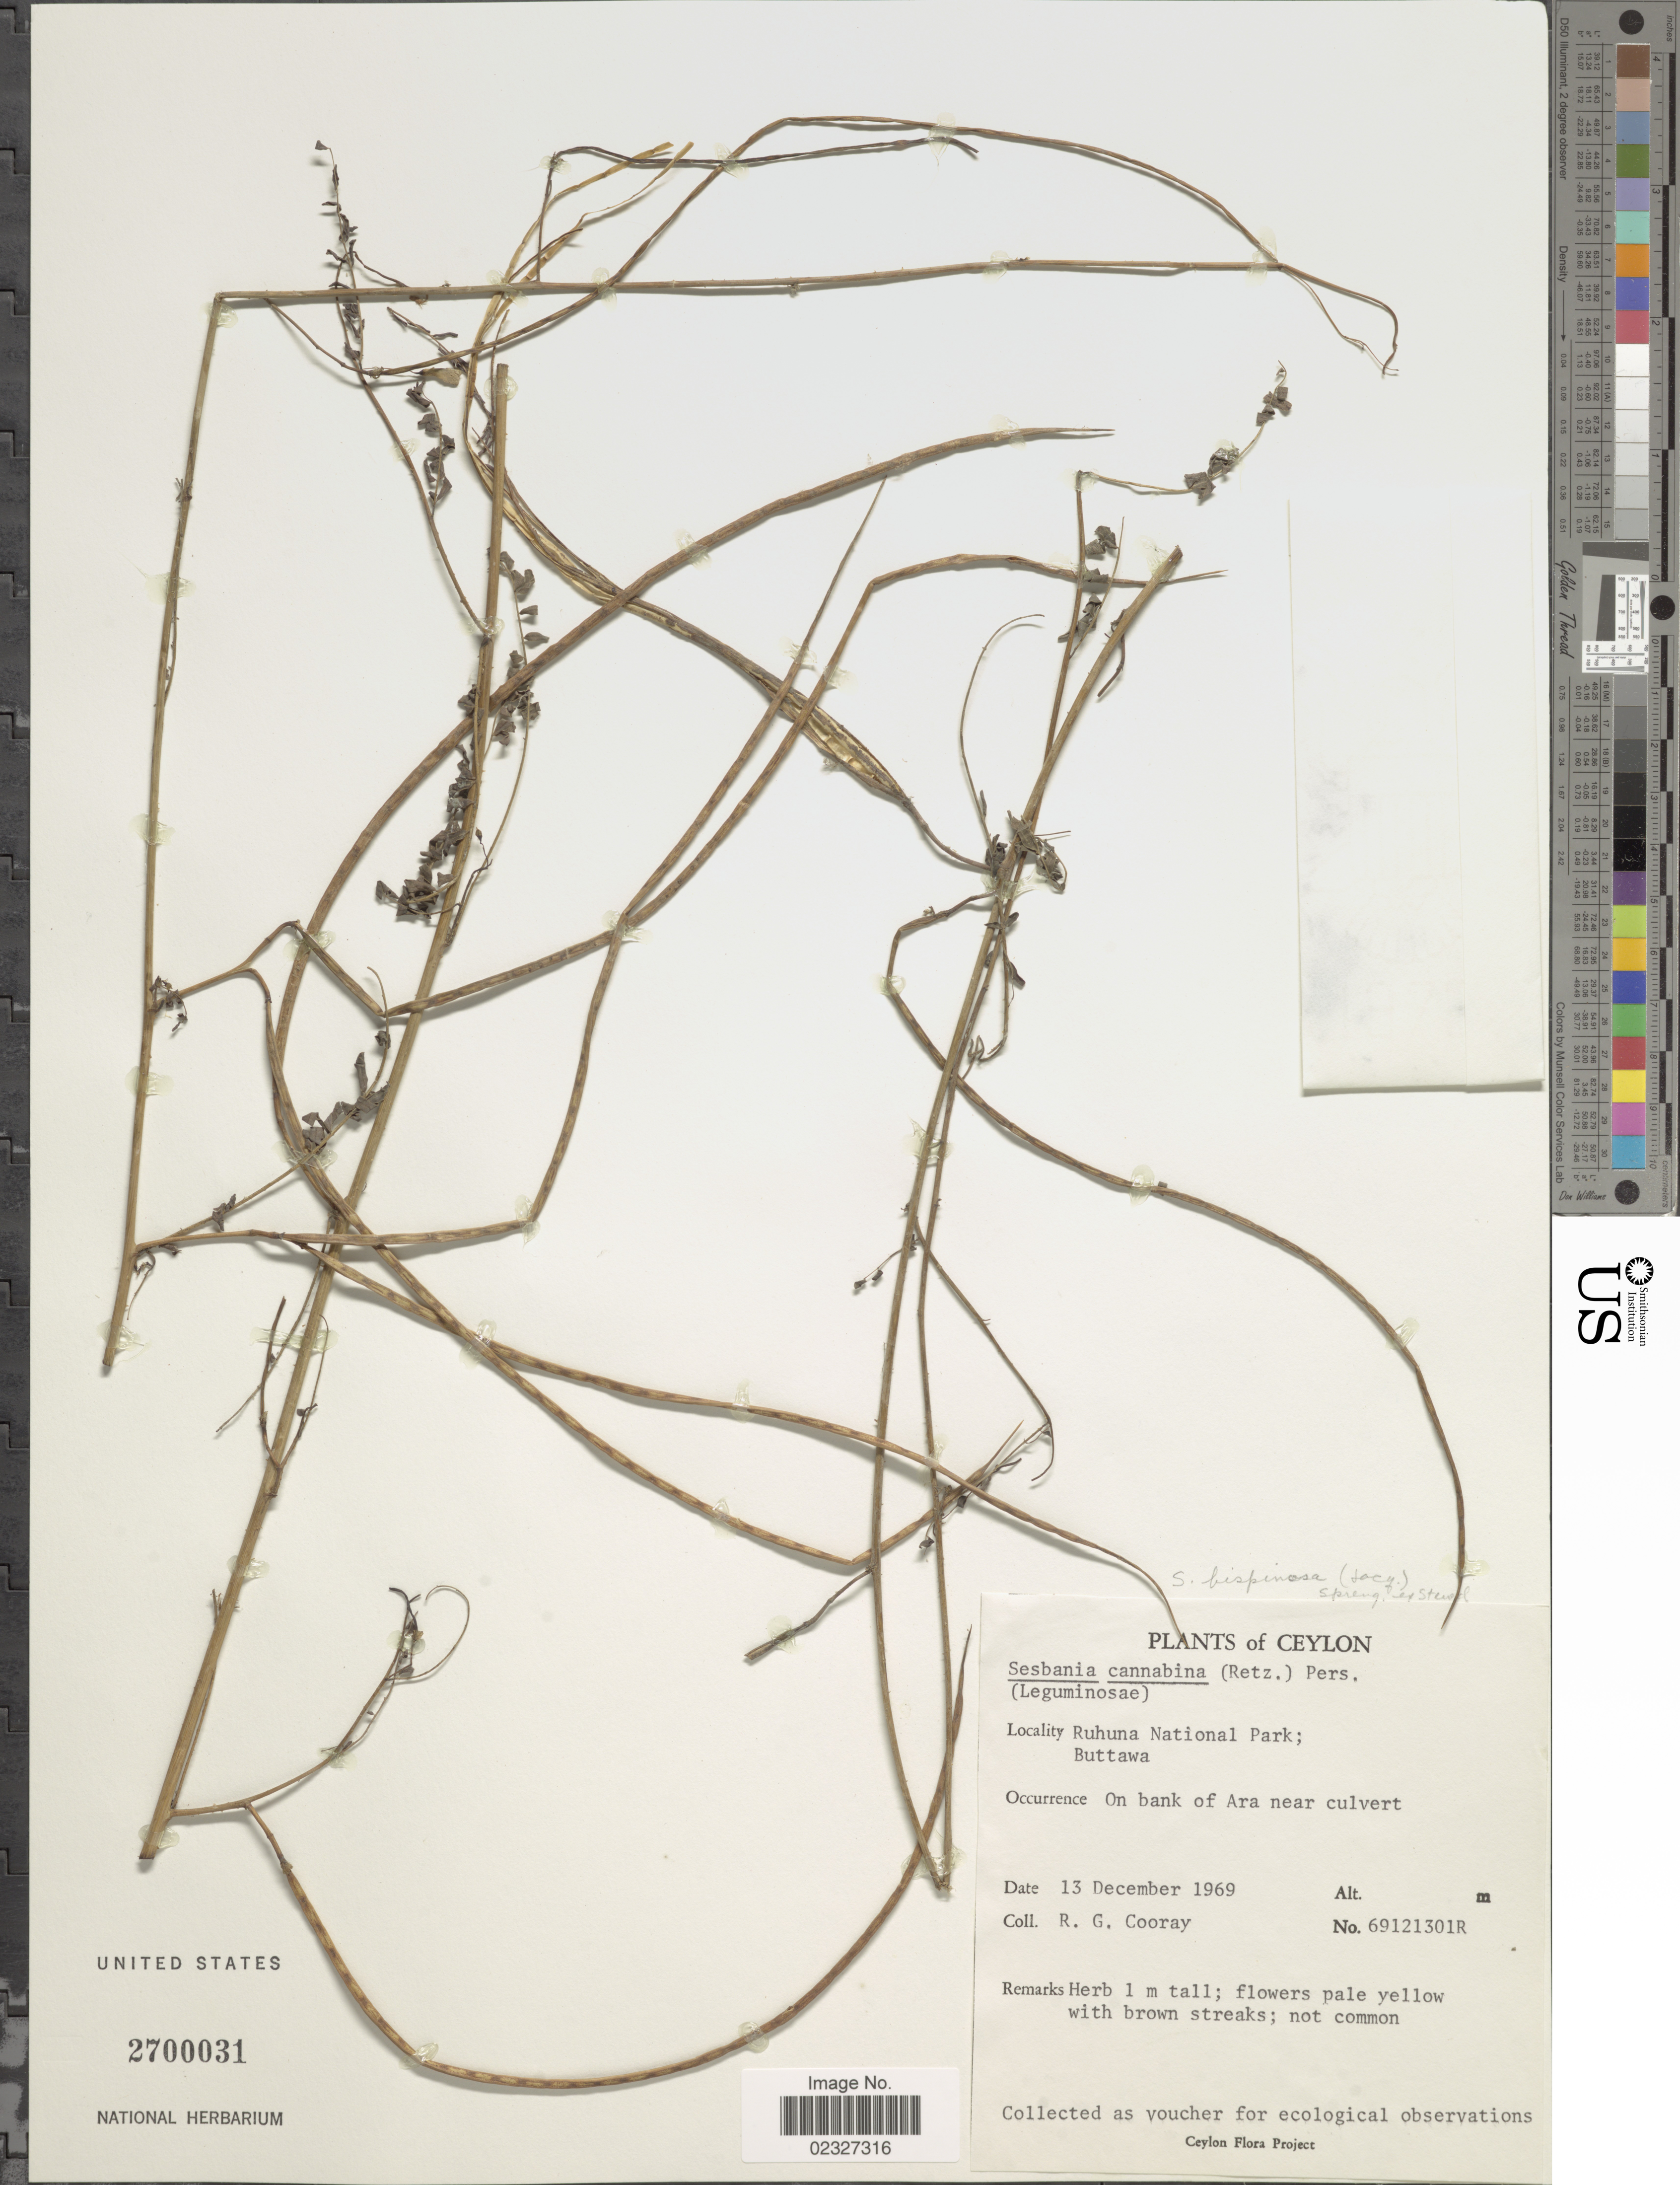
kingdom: Plantae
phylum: Tracheophyta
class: Magnoliopsida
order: Fabales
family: Fabaceae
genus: Sesbania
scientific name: Sesbania bispinosa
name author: (Jacq.) Steud.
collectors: R. Cooray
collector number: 69121301R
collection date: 1969-12-13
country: Sri Lanka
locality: Ceylon, Ruhuna National Park, Buttawa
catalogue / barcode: US 2700031